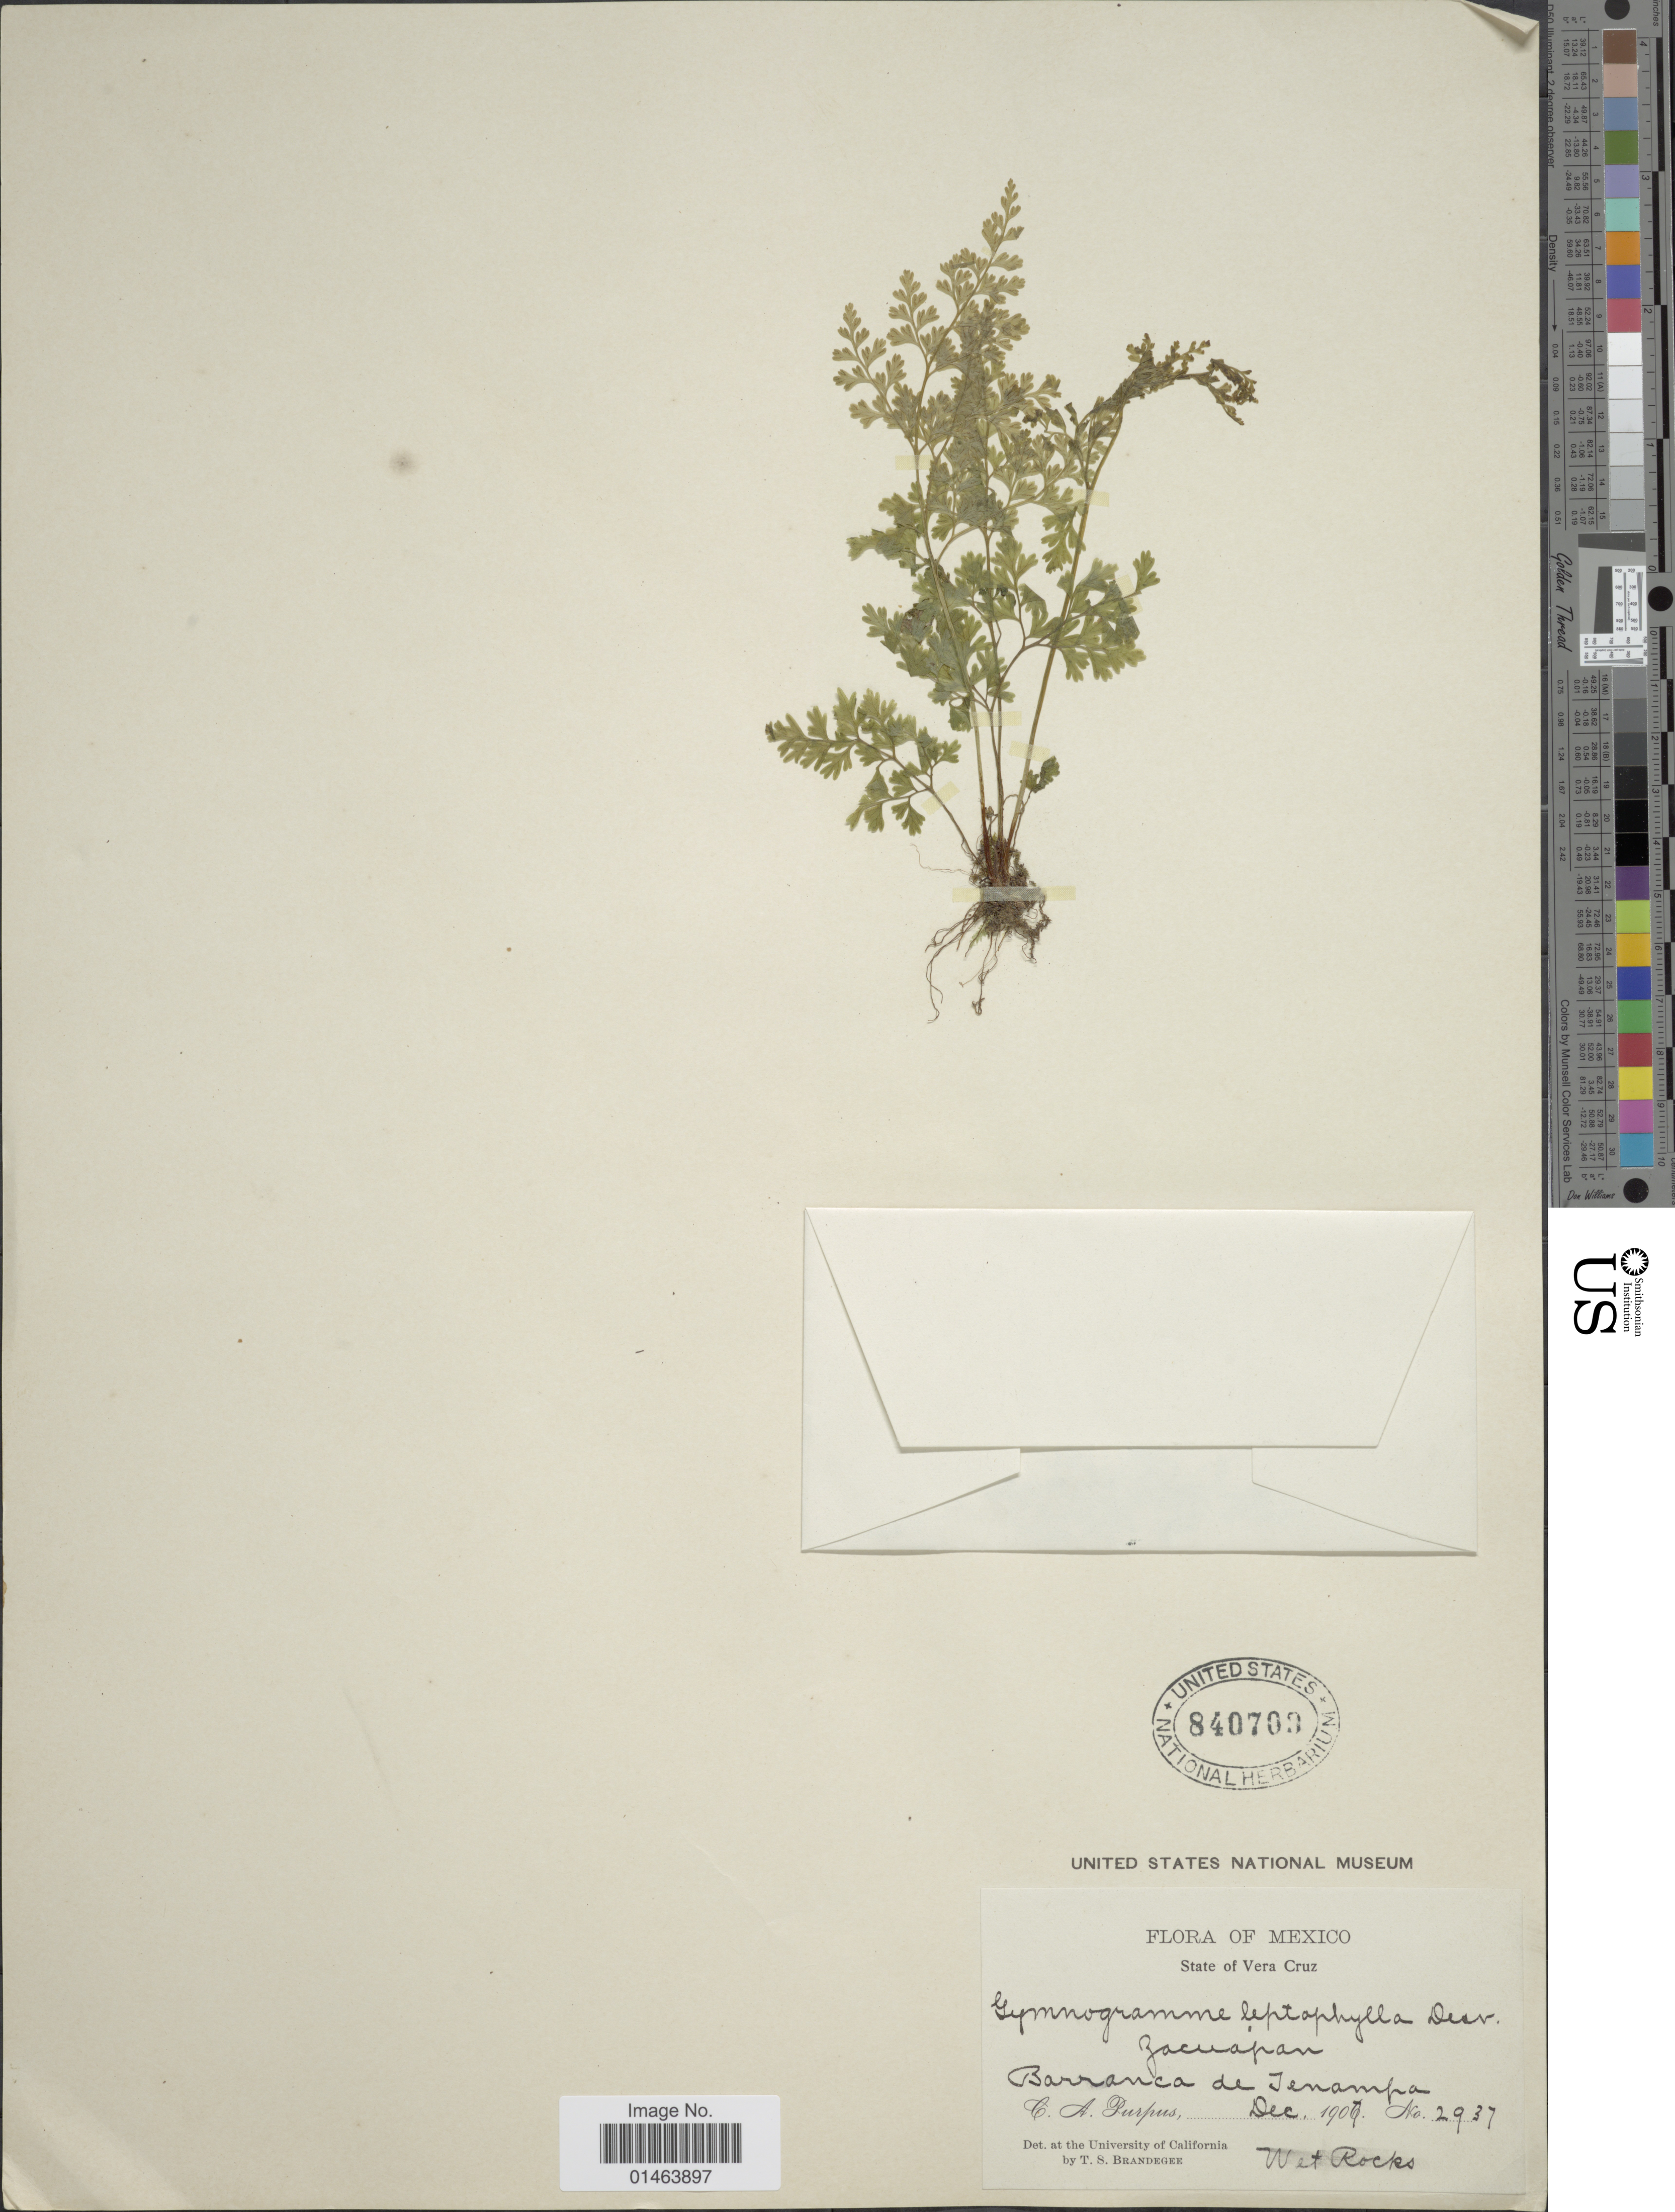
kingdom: Plantae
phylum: Tracheophyta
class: Polypodiopsida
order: Polypodiales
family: Dennstaedtiaceae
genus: Dennstaedtia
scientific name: Dennstaedtia cicutaria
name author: (Sw.) T. Moore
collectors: C. A. Purpus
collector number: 2937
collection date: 1907-12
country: Mexico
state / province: Veracruz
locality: Mexico, Vera Cruz, Barranca de Tenampa.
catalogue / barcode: US 840709